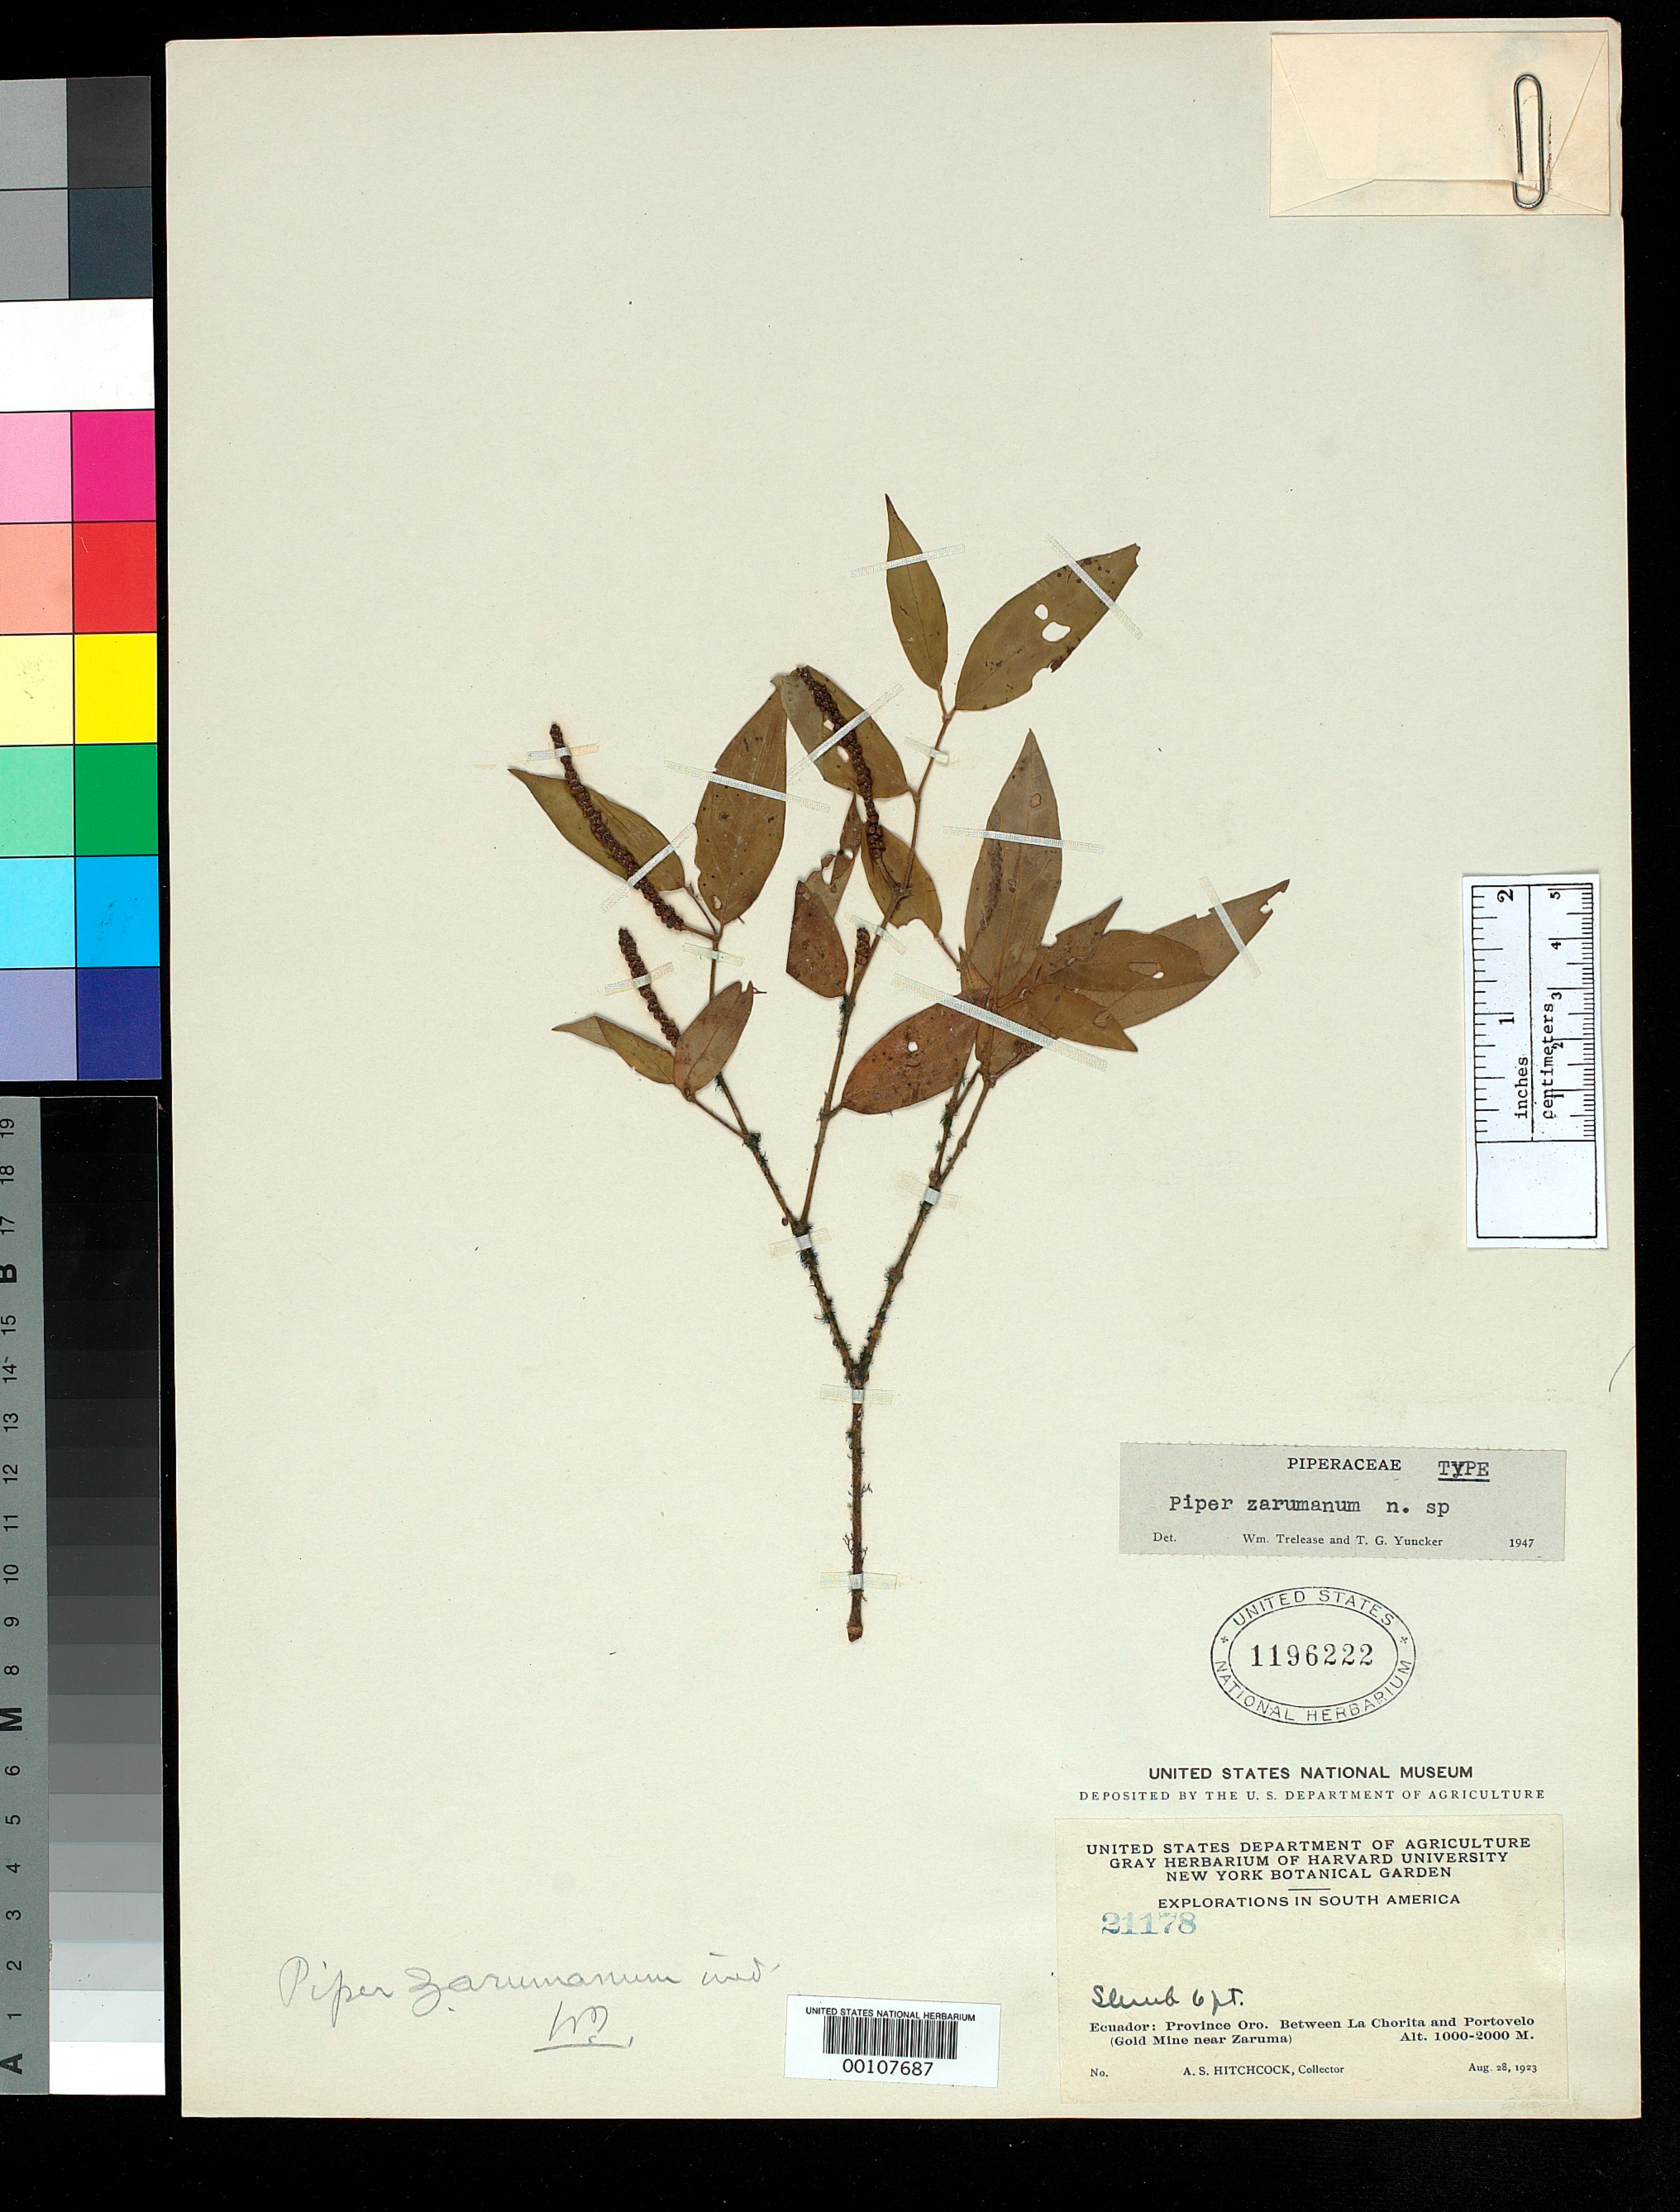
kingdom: Plantae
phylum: Tracheophyta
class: Magnoliopsida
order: Piperales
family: Piperaceae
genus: Piper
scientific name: Piper zarumanum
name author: Trel. & Yunck.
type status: Holotype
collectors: A. S. Hitchcock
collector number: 21178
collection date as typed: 28 Aug 1923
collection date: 1923-08-28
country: Ecuador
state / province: El Oro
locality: Between La Chorita and Portovelo, gold mine near Zaruma.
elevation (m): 1000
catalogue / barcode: US 1196222